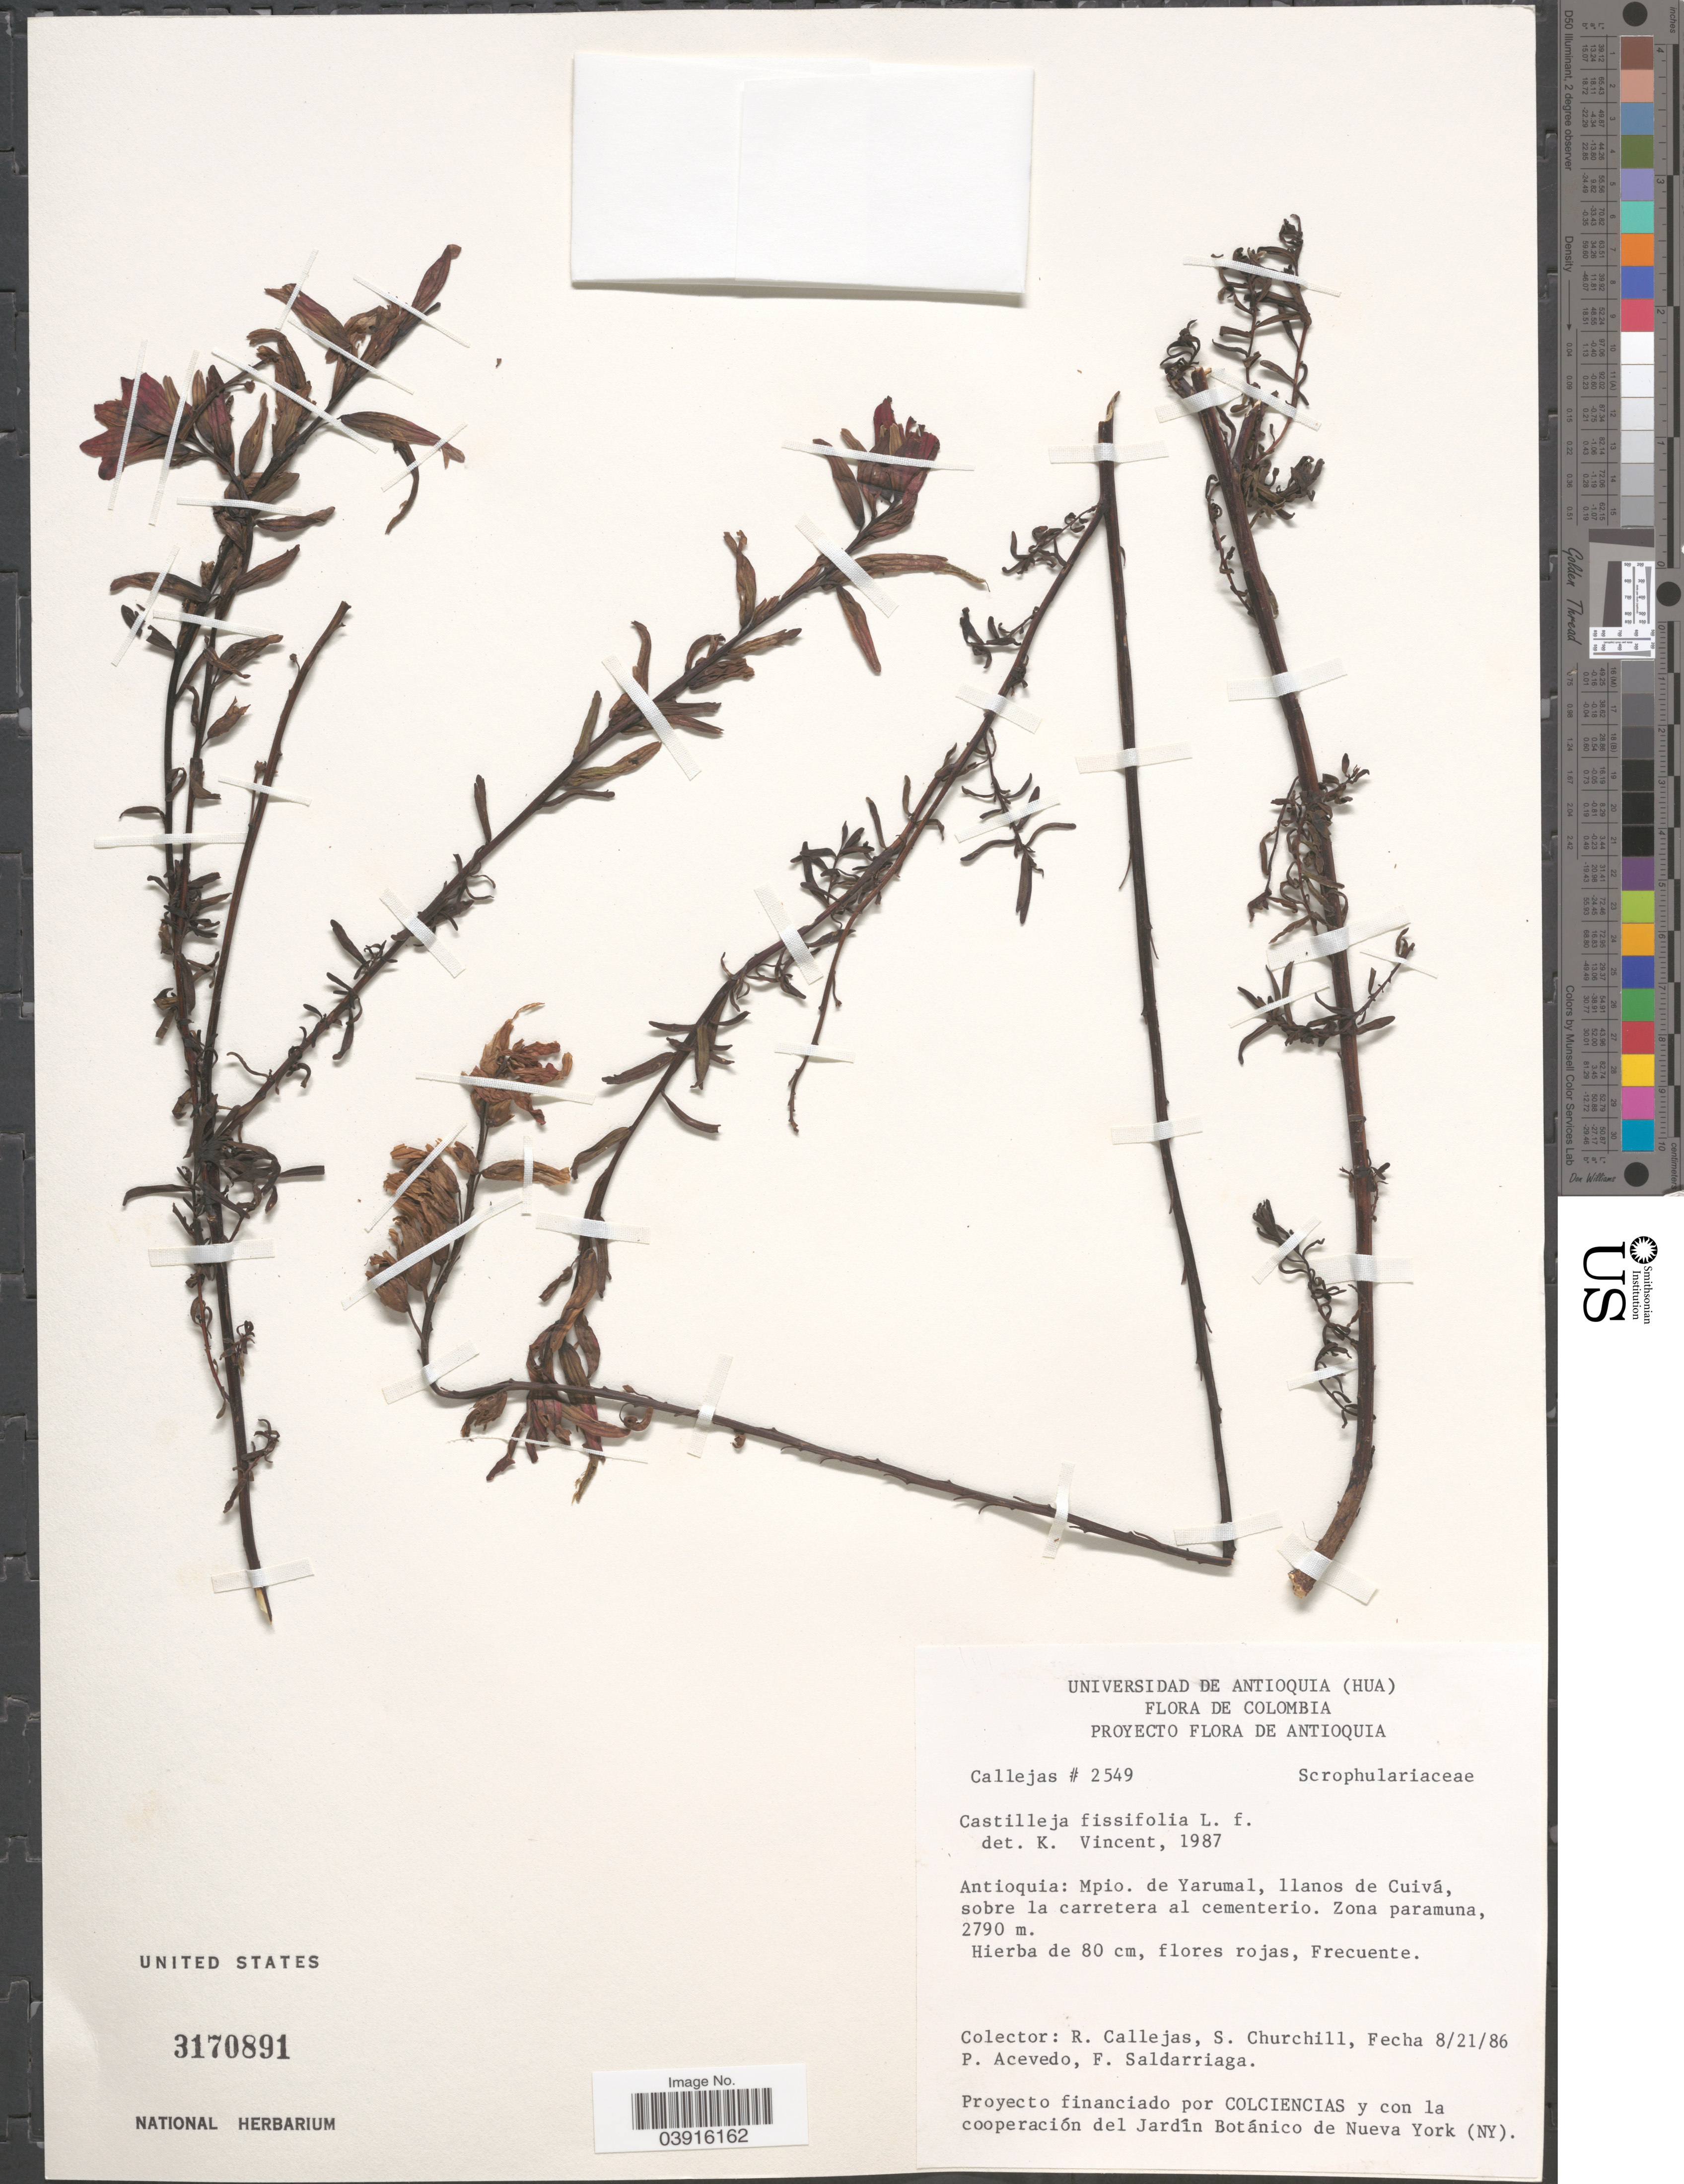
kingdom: Plantae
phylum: Tracheophyta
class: Magnoliopsida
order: Lamiales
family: Orobanchaceae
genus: Castilleja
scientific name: Castilleja fissifolia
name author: L. f.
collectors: R. Callejas, S. Churchill, P. Acevedo-Rodr. & F. Saldarriaga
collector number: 2549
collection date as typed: Transcribed d/m/y: 21/8/86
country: Colombia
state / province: Antioquia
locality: Mpio. de Yarumal, llanos de Cuivá, sobre la carretera al cementerio. Zona paramuna.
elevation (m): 2790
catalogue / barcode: US 3170891